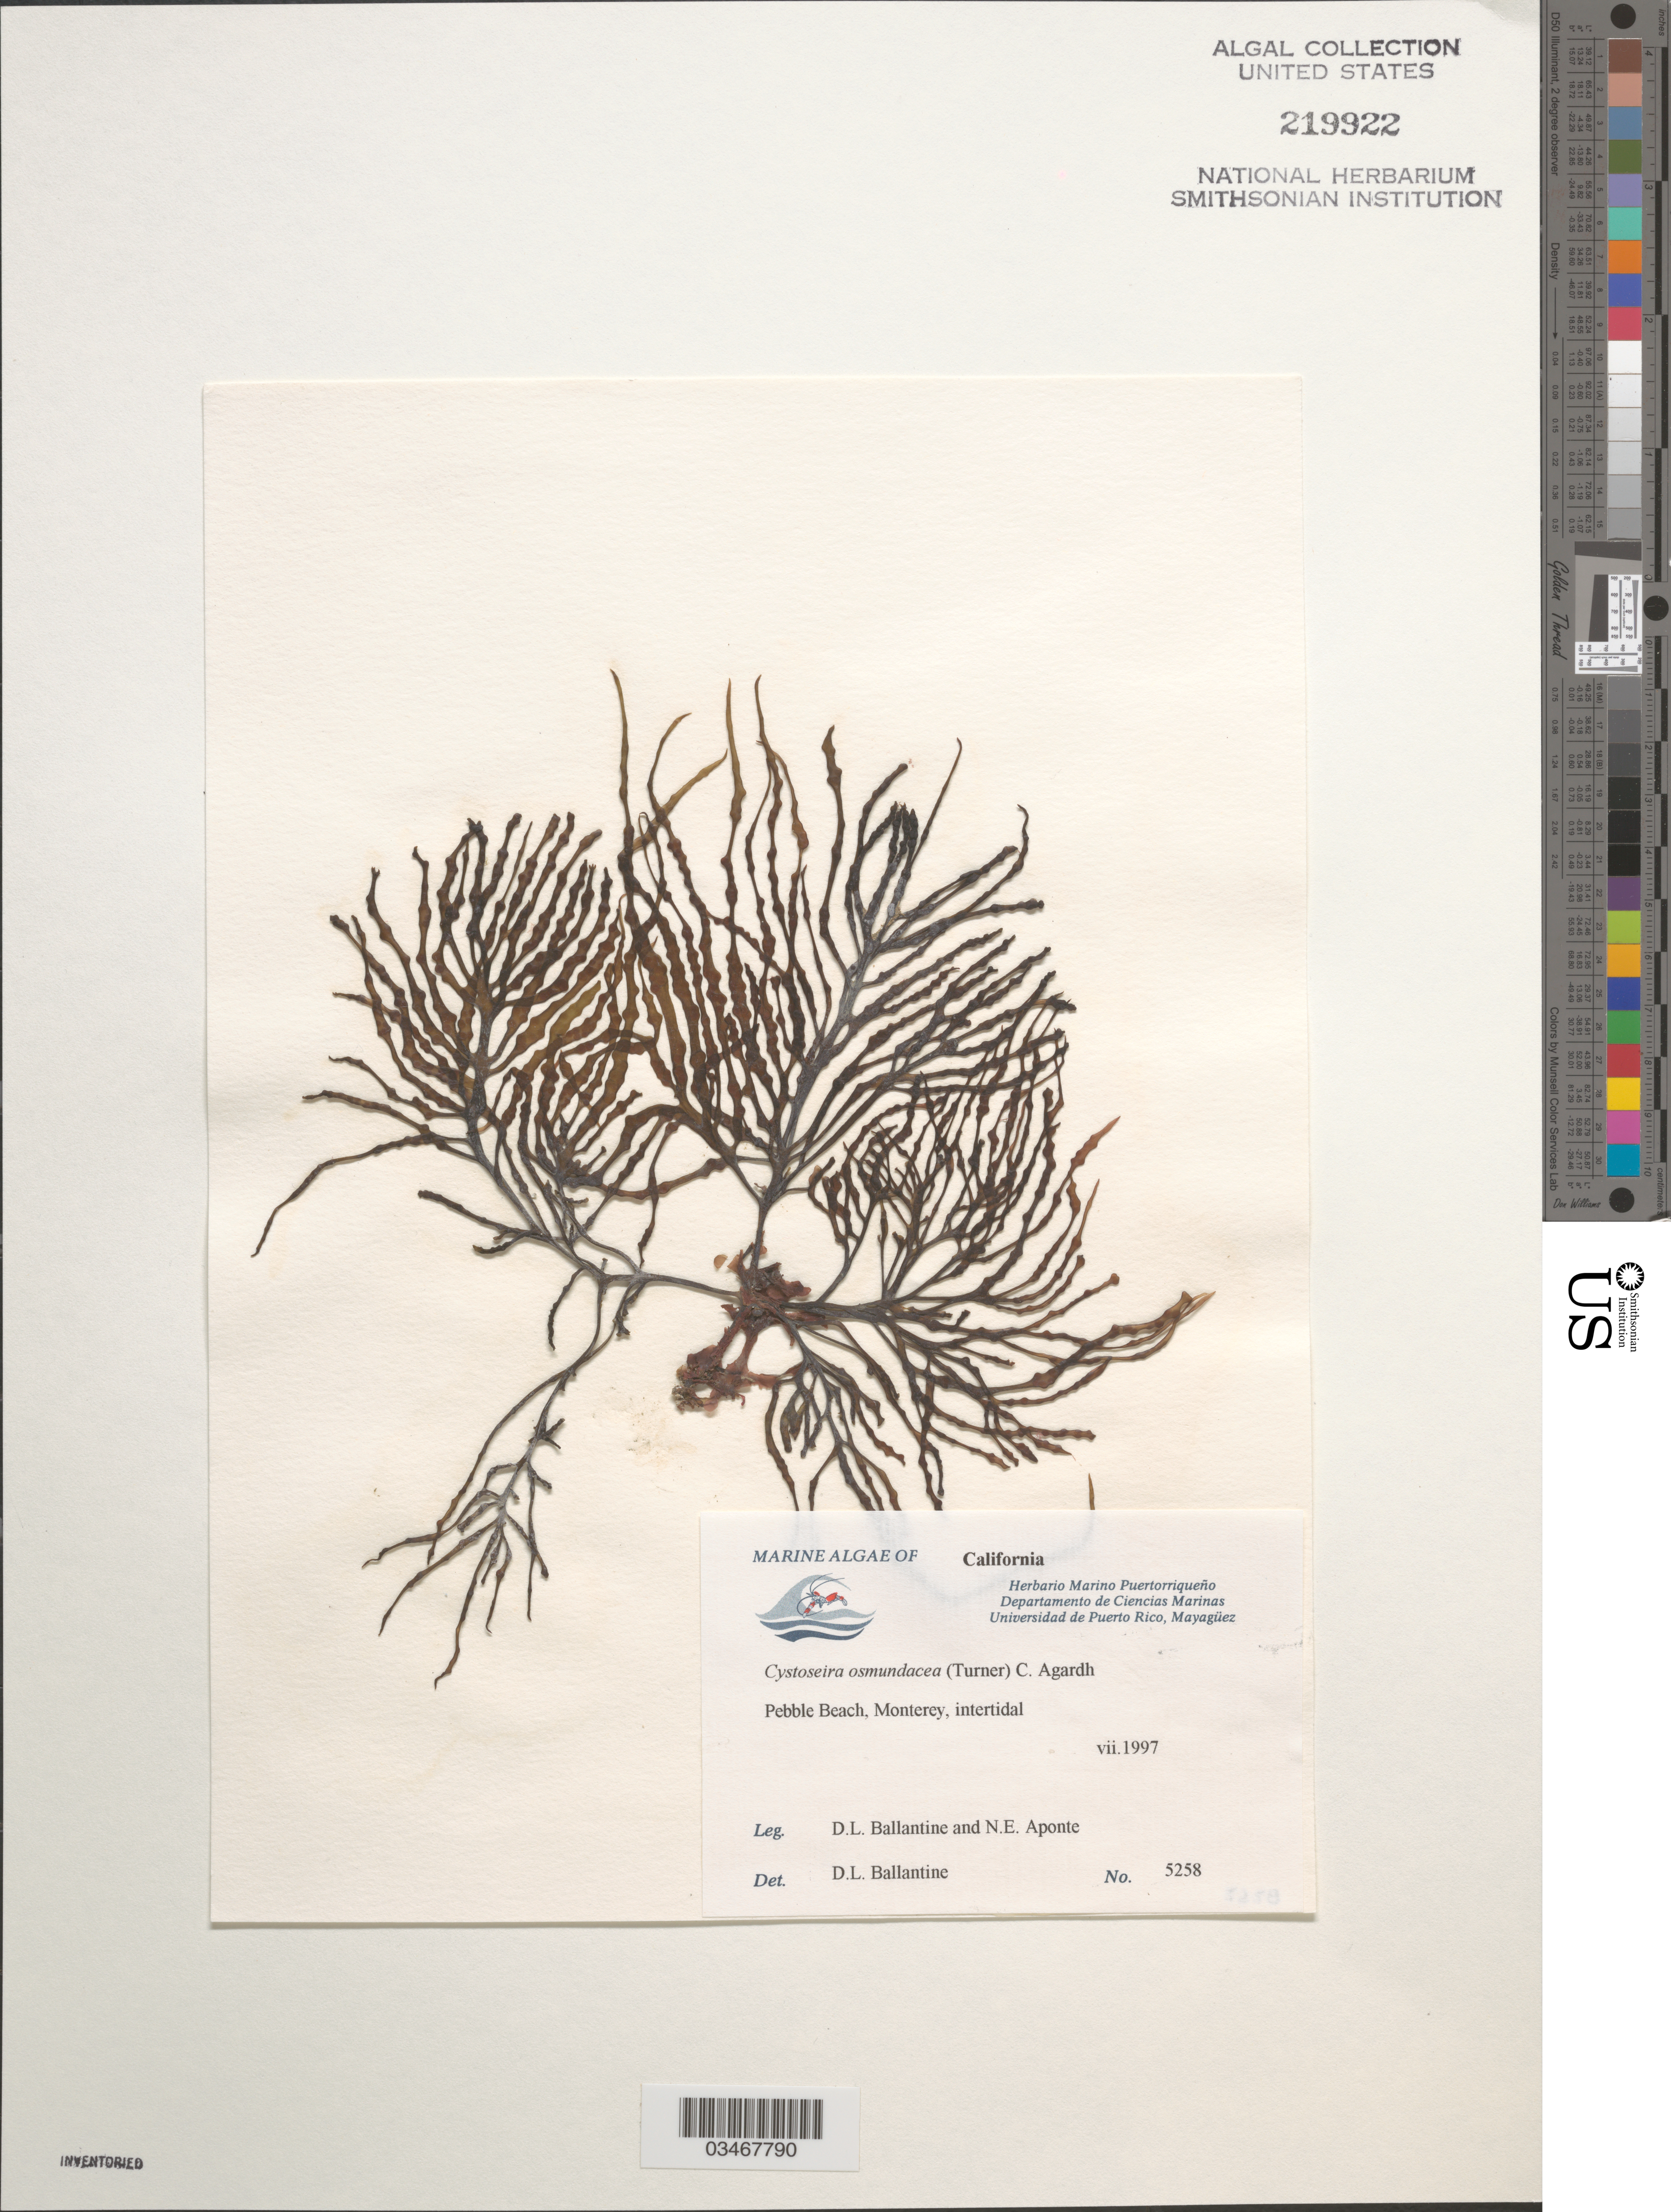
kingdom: Chromista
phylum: Ochrophyta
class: Phaeophyceae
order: Fucales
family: Sargassaceae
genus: Cystoseira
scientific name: Cystoseira osmundacea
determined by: Ballantine, D. L.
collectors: D.L. Ballantine & N. E. Aponte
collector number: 5258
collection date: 1997-07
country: United States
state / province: California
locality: Peeble Beach.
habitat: Intertidal.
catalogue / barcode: US 219922